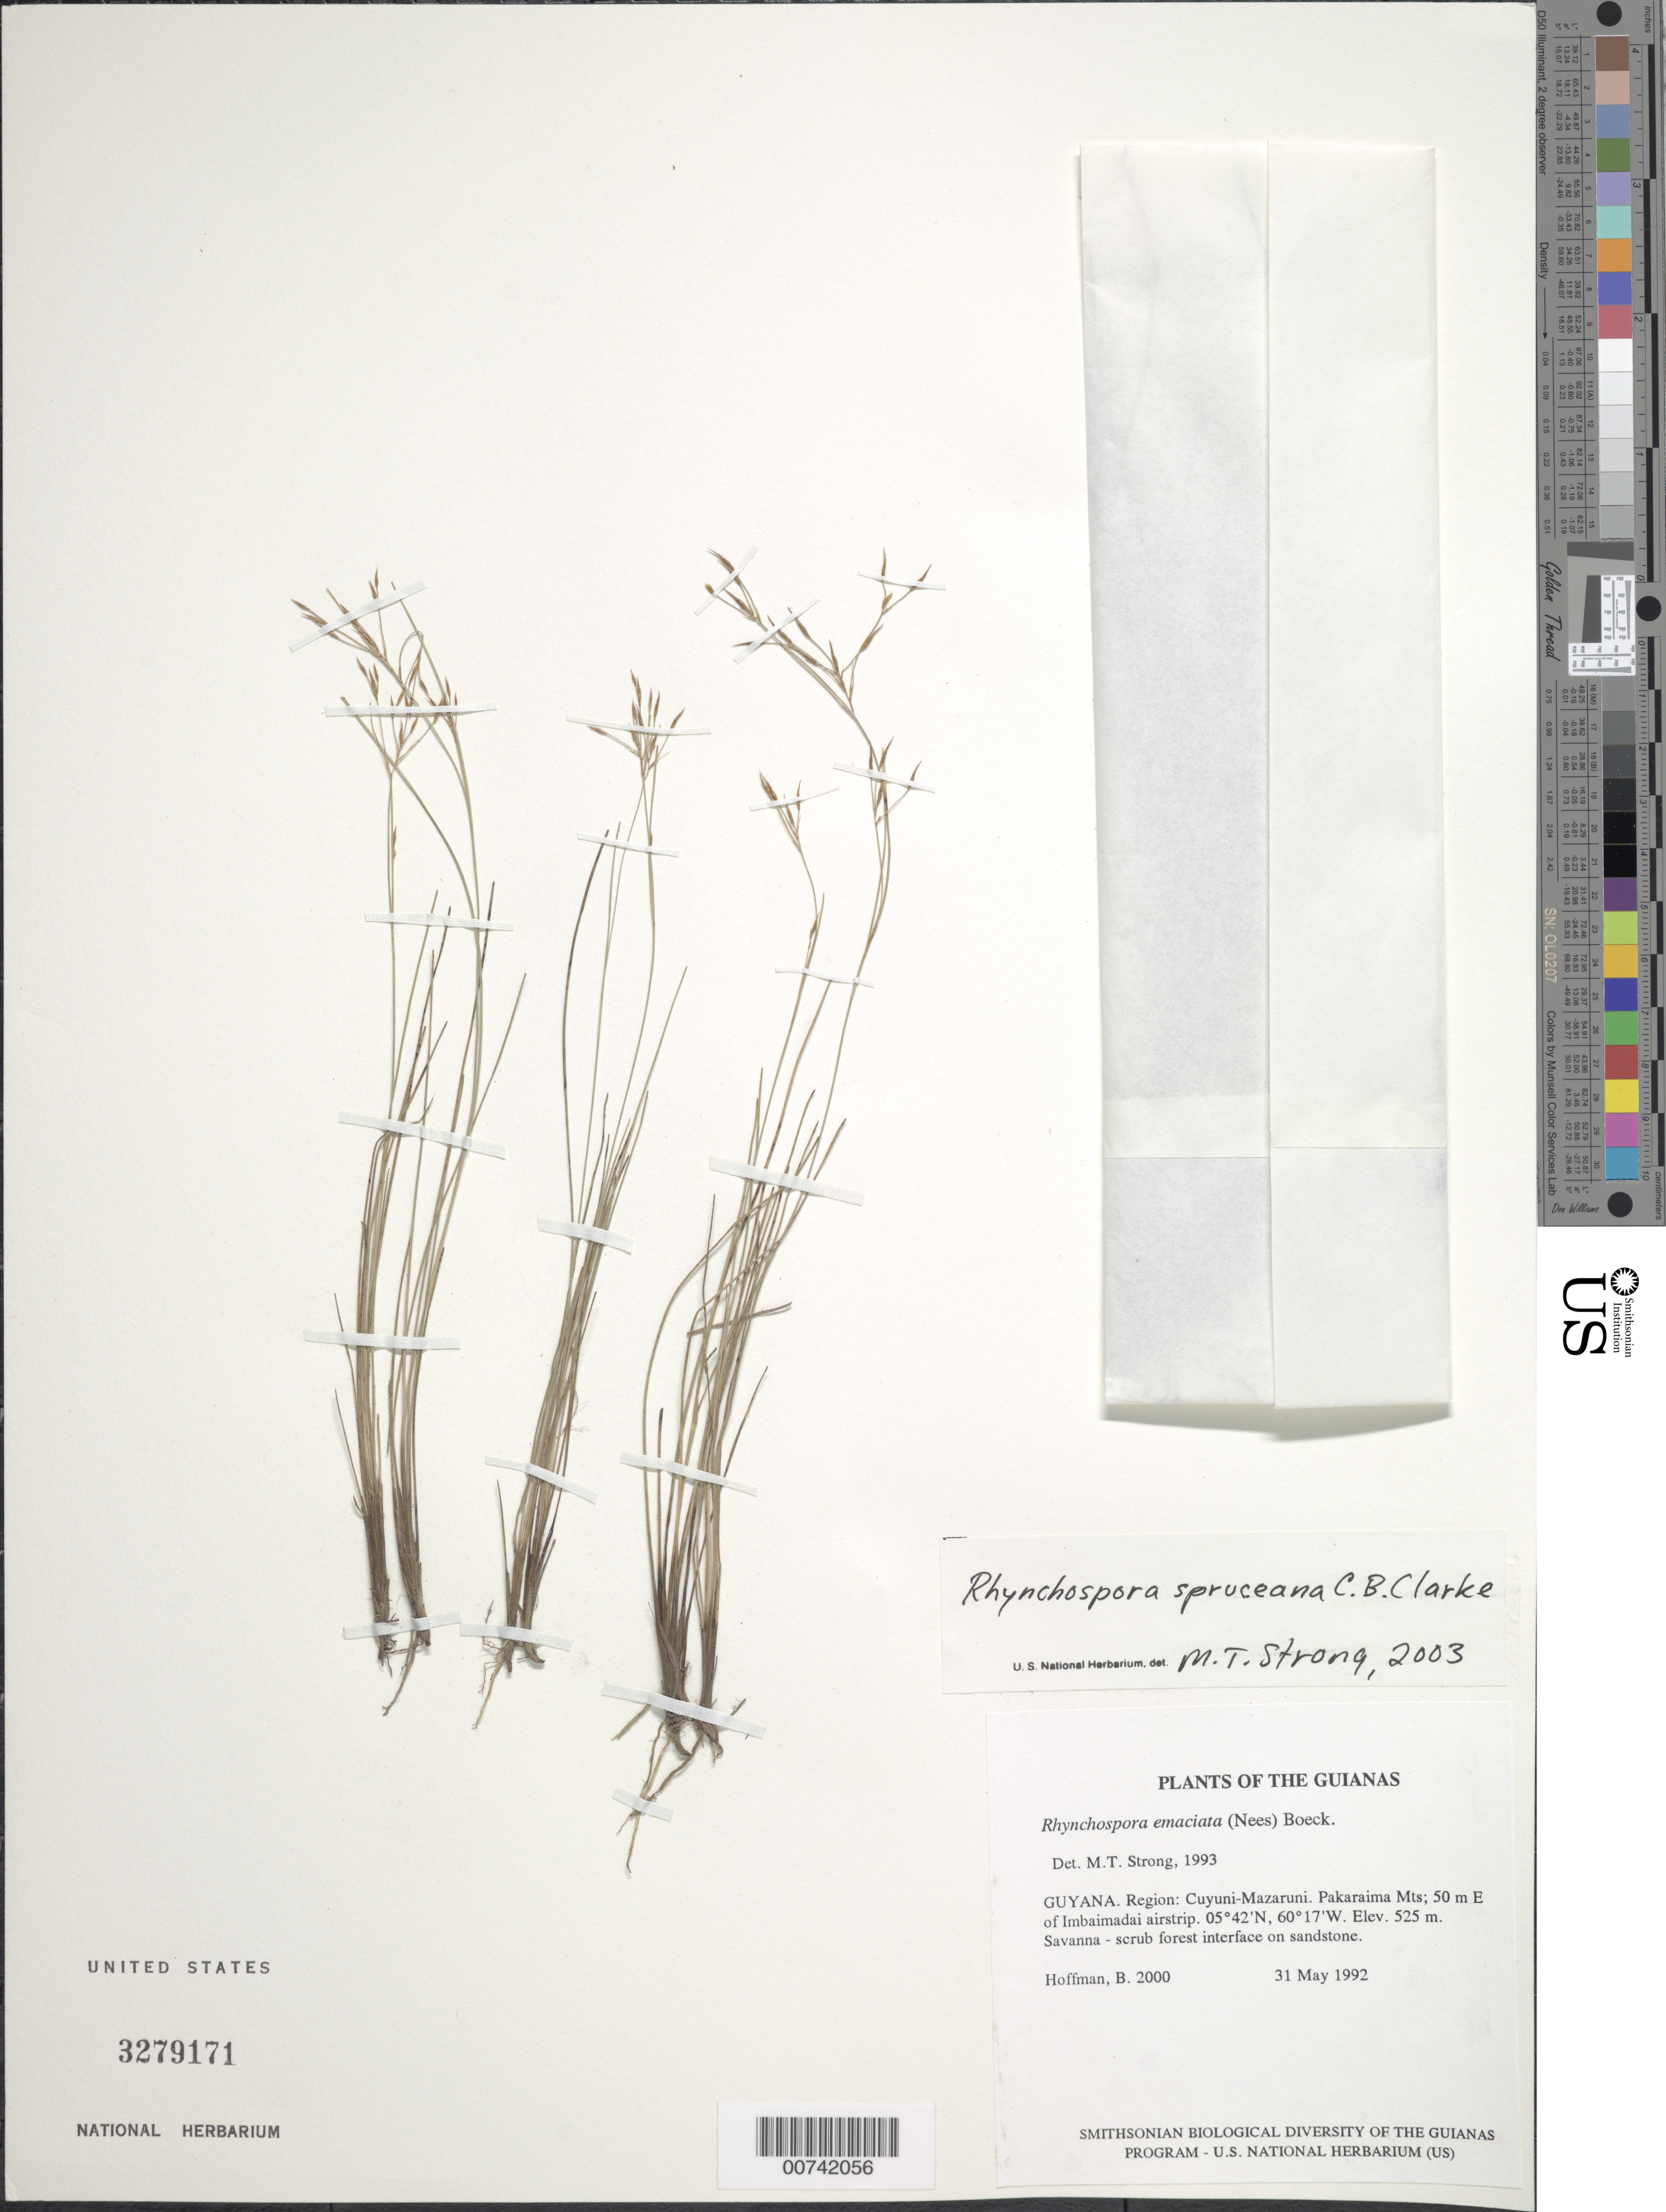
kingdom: Plantae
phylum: Tracheophyta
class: Liliopsida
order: Poales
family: Cyperaceae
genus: Rhynchospora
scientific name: Rhynchospora spruceana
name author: C.B. Clarke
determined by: Strong, M. T., (US), Smithsonian Institution - National Museum of Natural History (UNITED STATES)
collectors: B. Hoffman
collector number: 2000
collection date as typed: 31 May 1992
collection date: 1992-05-31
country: Guyana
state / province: Cuyuni-Mazaruni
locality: Pakaraima Mts; 50 m E of Imbaimadai airstrip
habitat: Savanna - scrub forest interface on sandstone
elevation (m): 525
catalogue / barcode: US 3270171